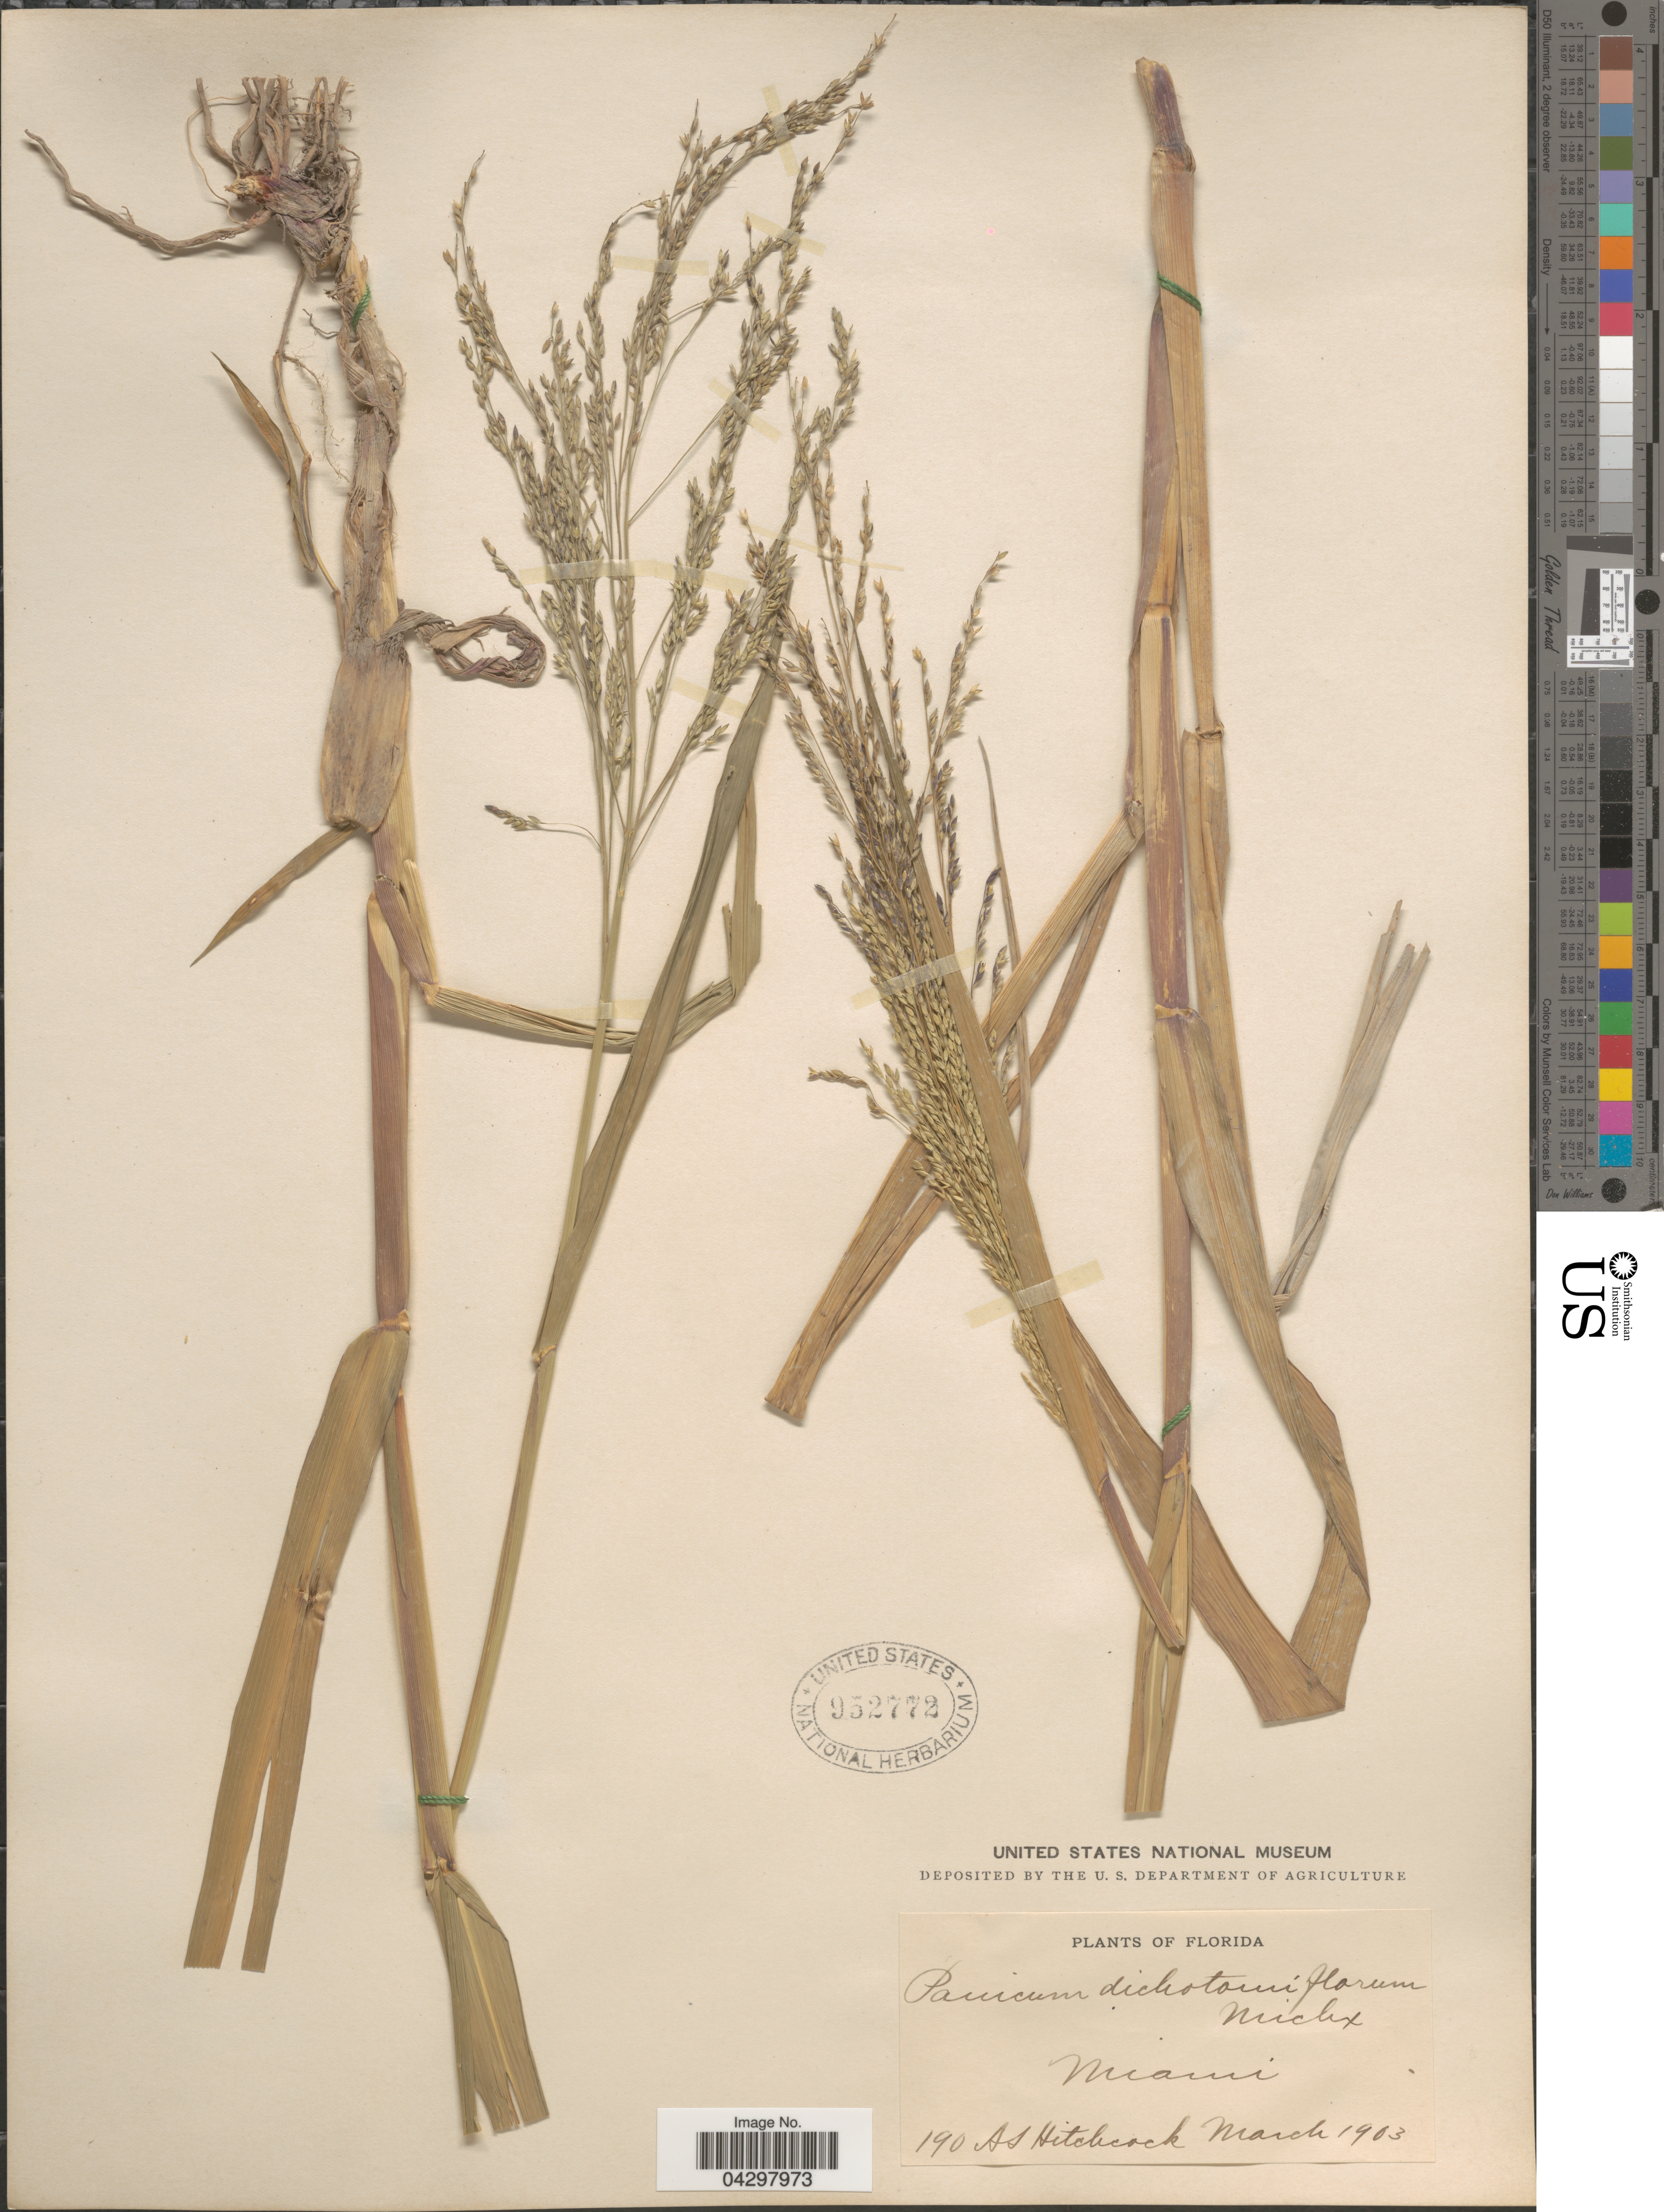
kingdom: Plantae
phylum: Tracheophyta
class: Liliopsida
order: Poales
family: Poaceae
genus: Panicum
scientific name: Panicum dichotomiflorum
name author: Michx.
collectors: A. S. Hitchcock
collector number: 190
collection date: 1903-03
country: United States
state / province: Florida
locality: Miami.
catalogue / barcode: US 952772